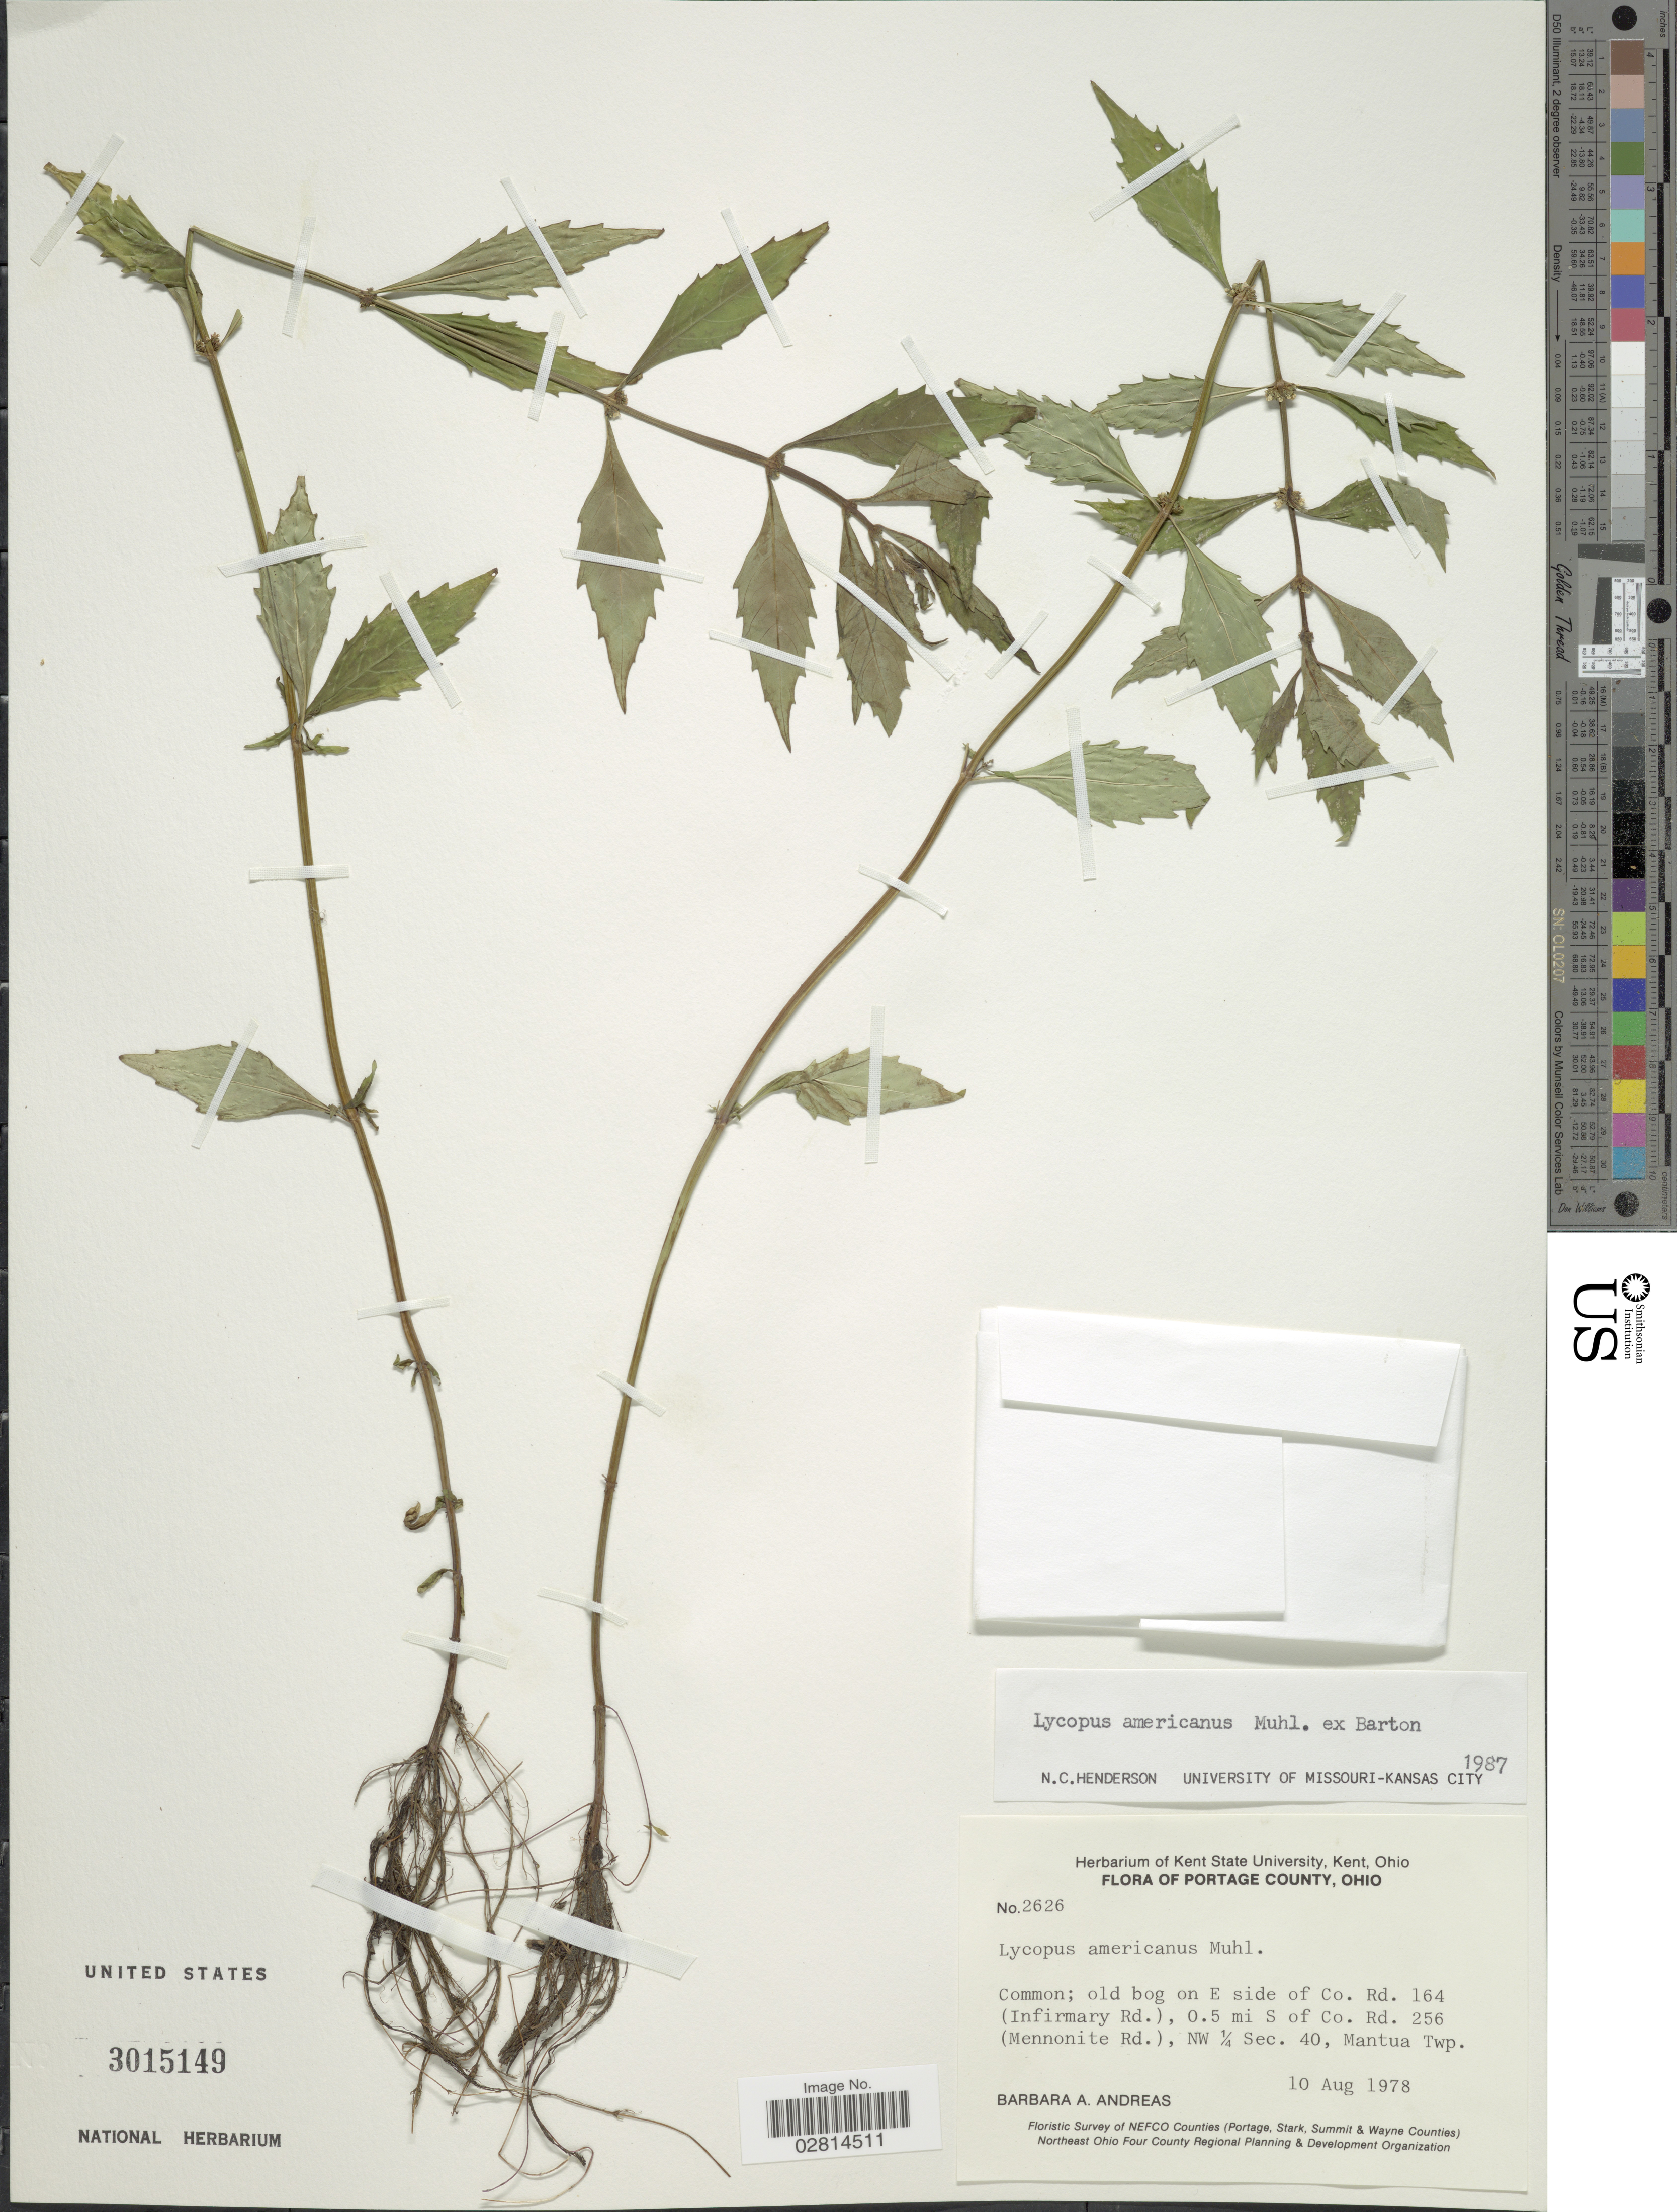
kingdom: Plantae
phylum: Tracheophyta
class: Magnoliopsida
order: Lamiales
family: Lamiaceae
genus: Lycopus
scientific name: Lycopus americanus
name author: Muhl. ex W.P.C. Barton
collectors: B. A. Andreas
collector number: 2626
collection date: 1978-08-10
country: United States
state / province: Ohio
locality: Portage County. Old bog on E side of Co. Rd. 164 (Infirmary Rd.), 0.5 mi S of Co. Rd. 256 (Mennonite Rd.), NW ¼ Sec. 40, Matua Twp.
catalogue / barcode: US 3015149